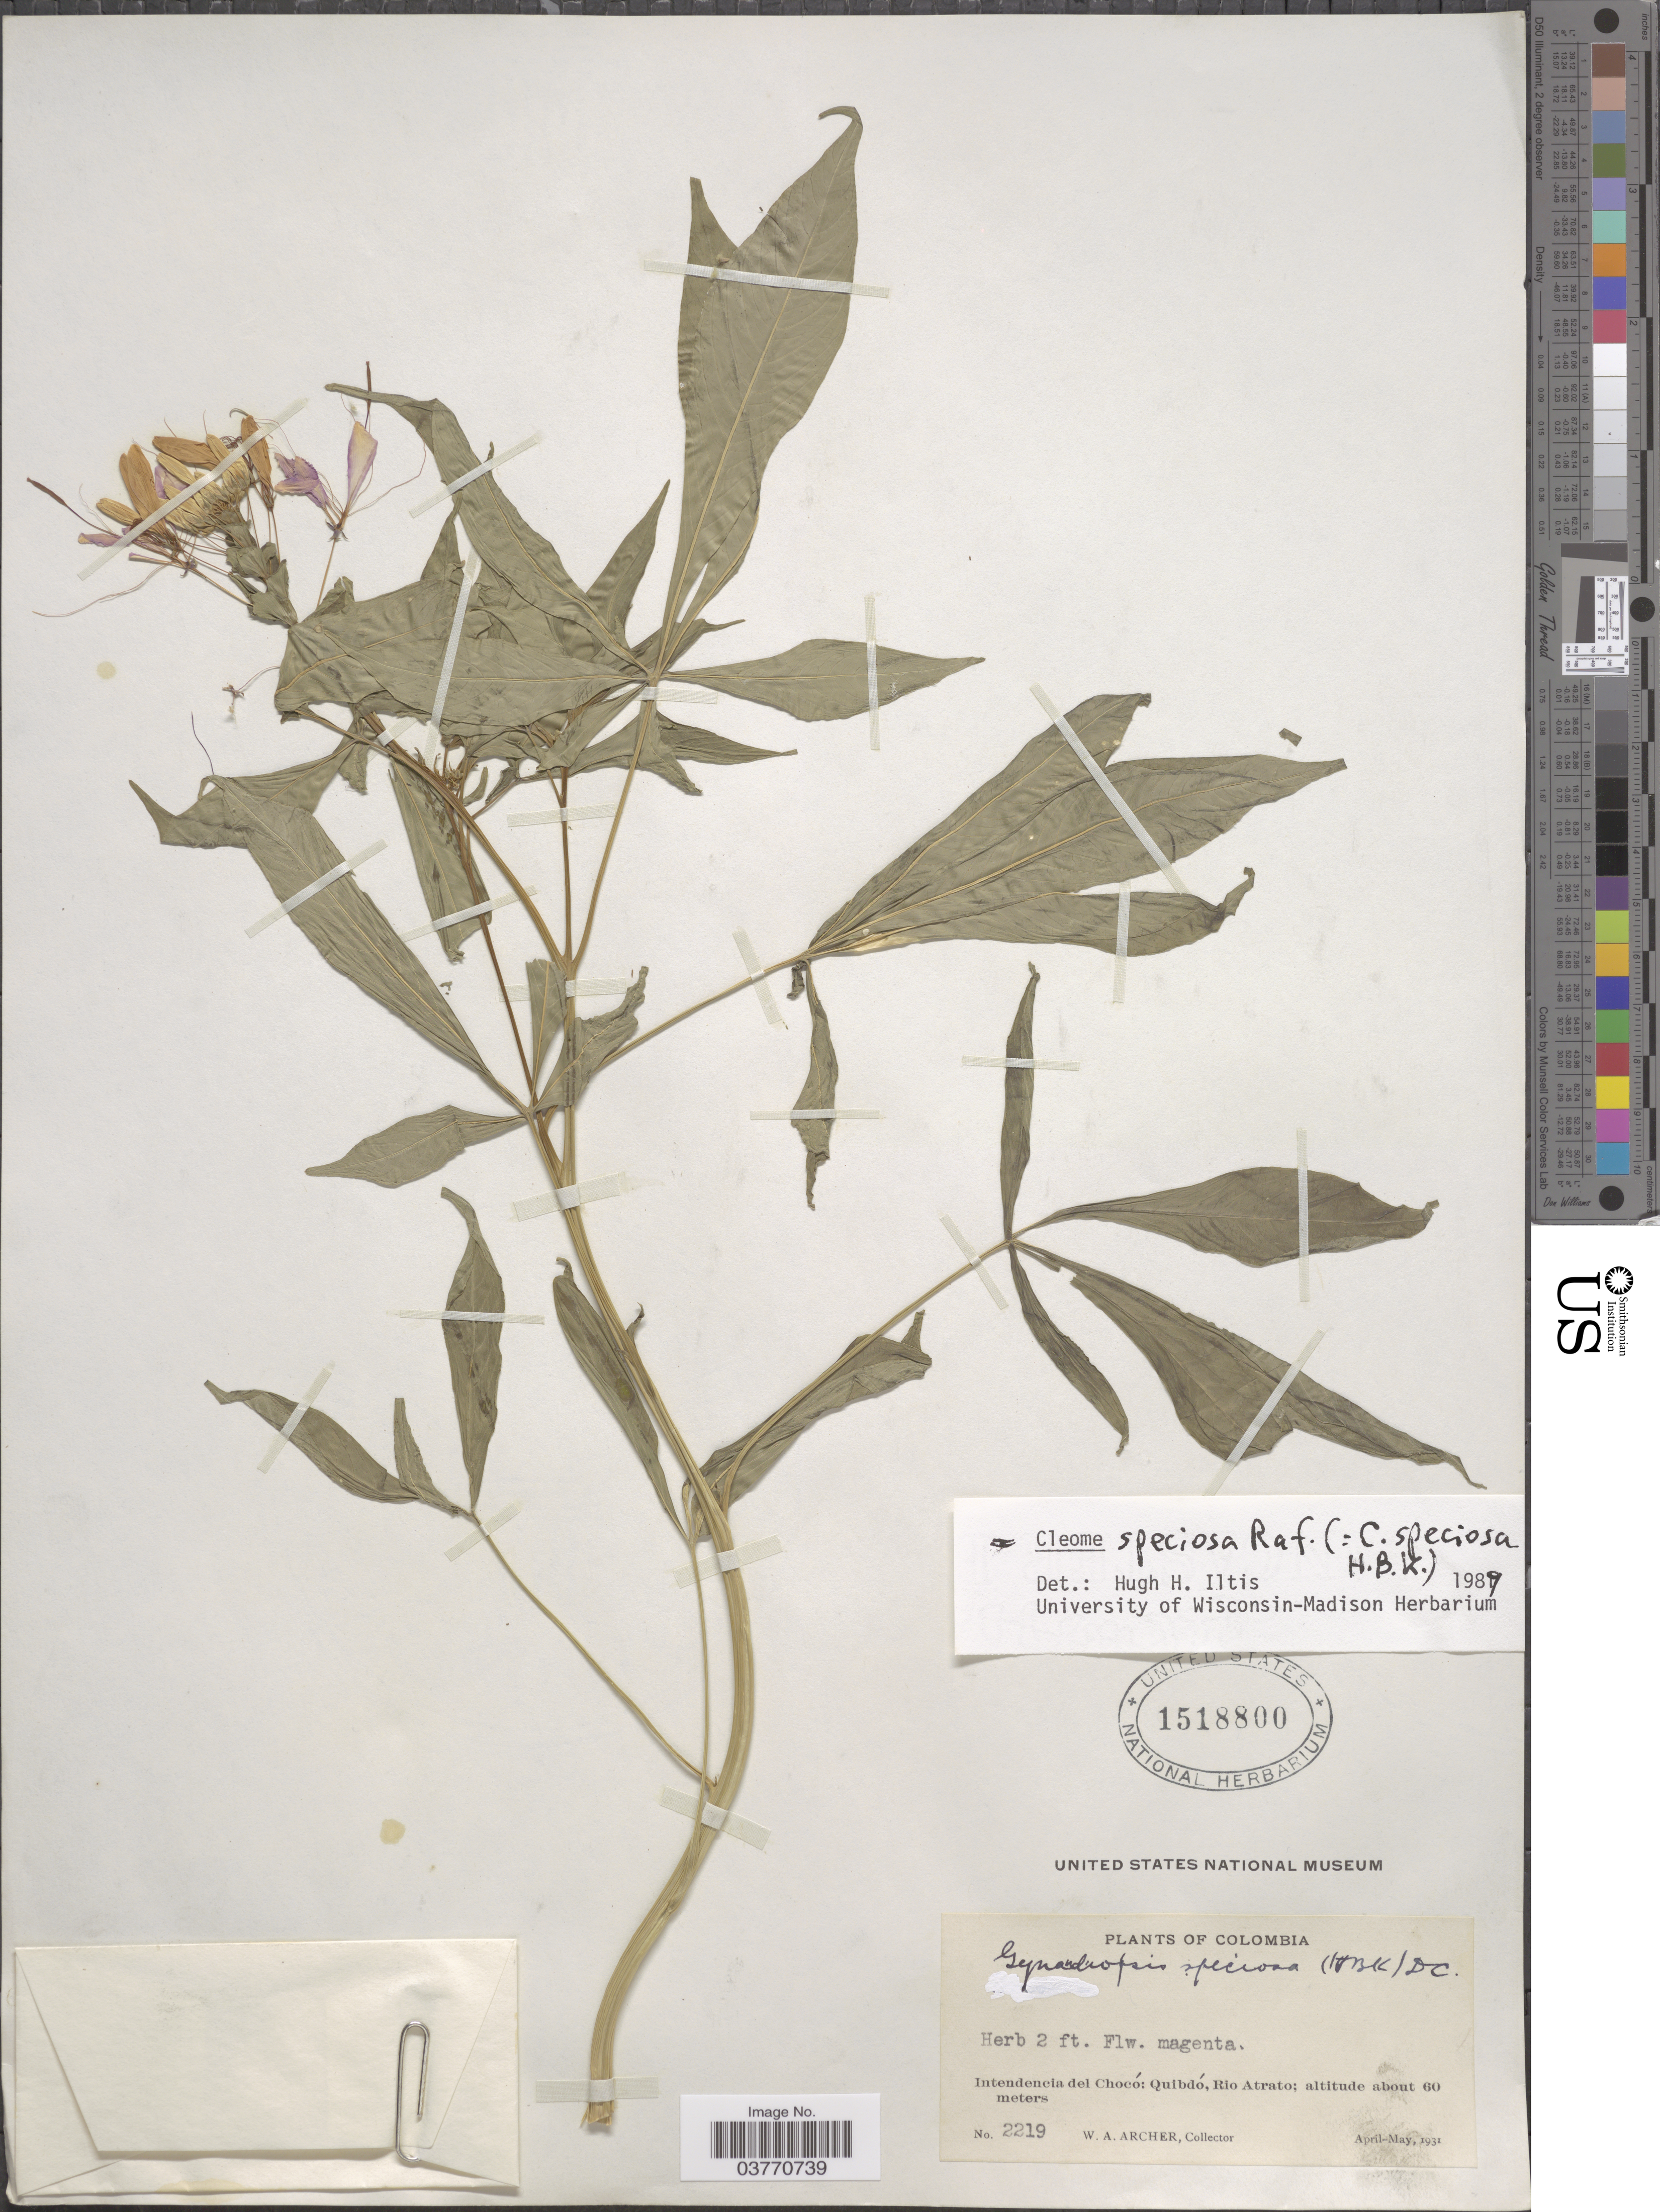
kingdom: Plantae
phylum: Tracheophyta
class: Magnoliopsida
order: Brassicales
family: Cleomaceae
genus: Cleoserrata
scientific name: Cleoserrata speciosa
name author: (Raf.) Iltis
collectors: W. Archer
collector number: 2219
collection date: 1931-04/1931-05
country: Colombia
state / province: Chocó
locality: Intendencia del Chocó: Quibdó, Rio Atrato.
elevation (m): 60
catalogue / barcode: US 1518800